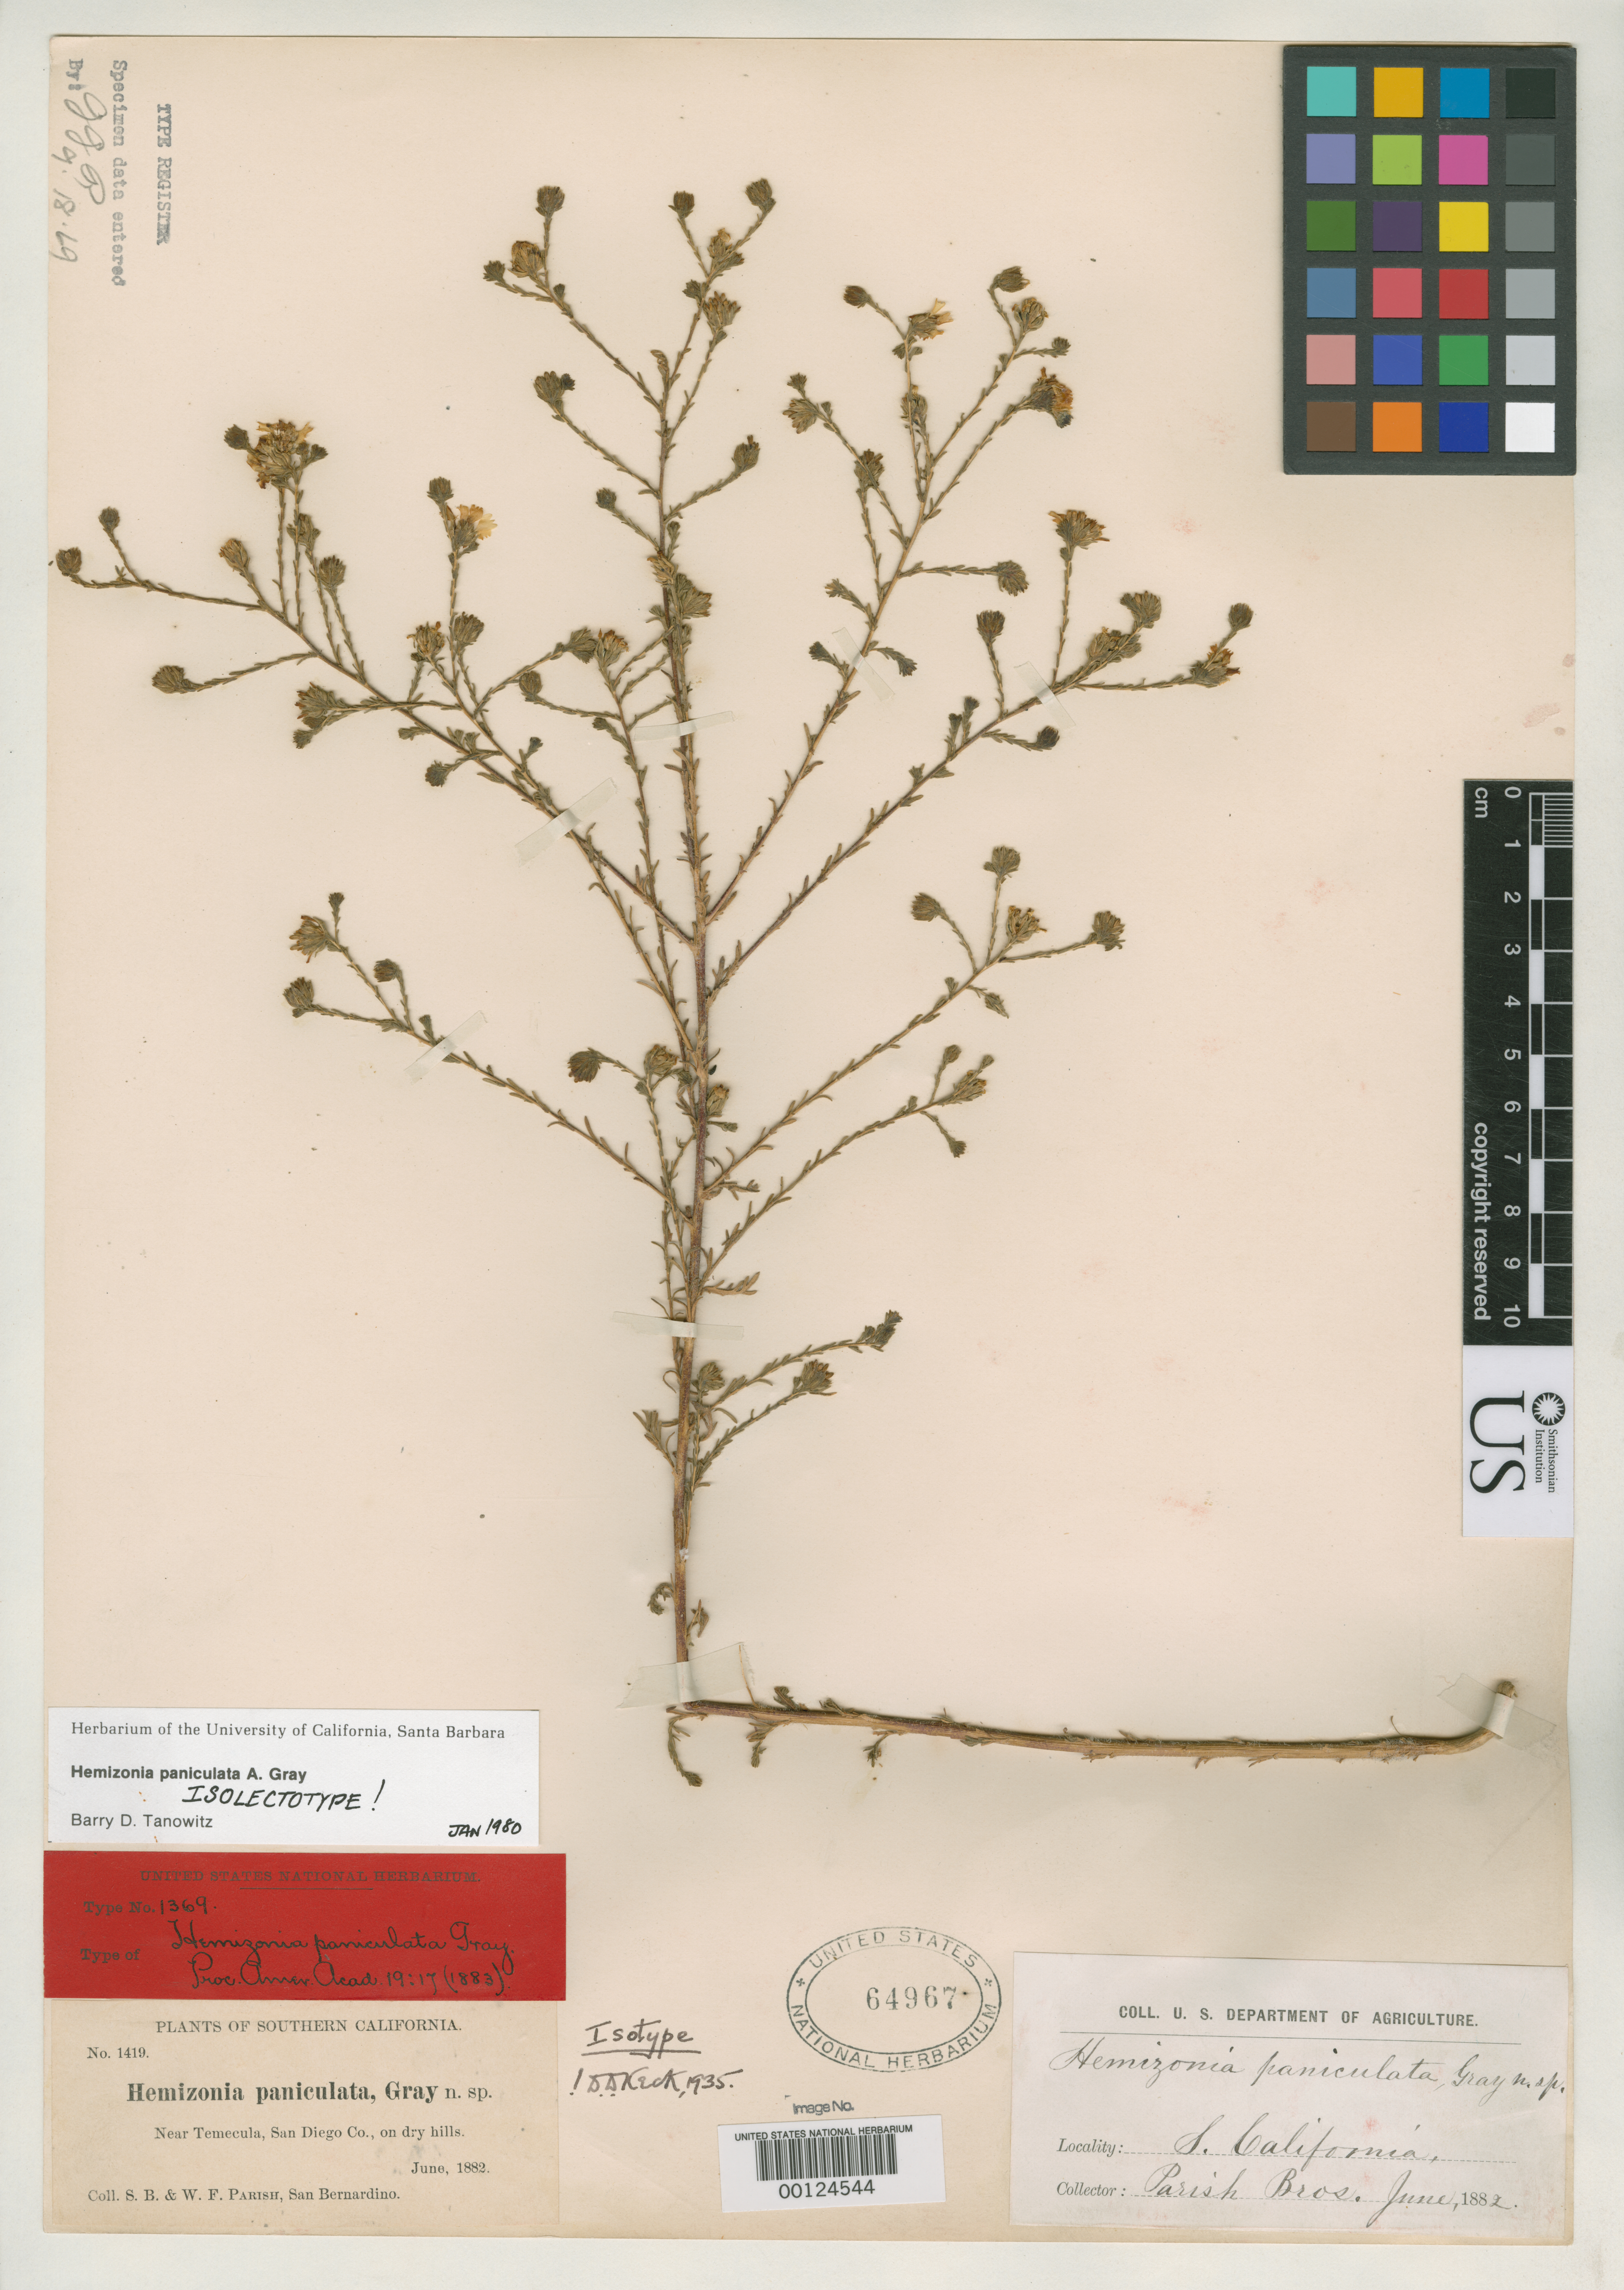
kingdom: Plantae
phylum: Tracheophyta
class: Magnoliopsida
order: Asterales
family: Asteraceae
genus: Hemizonia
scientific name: Hemizonia paniculata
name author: A. Gray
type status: Isotype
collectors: S. B. Parish & W. F. Parish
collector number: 1419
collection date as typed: Jun 1882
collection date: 1882-06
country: United States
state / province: California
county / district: San Diego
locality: Near Temecula.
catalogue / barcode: US 64967